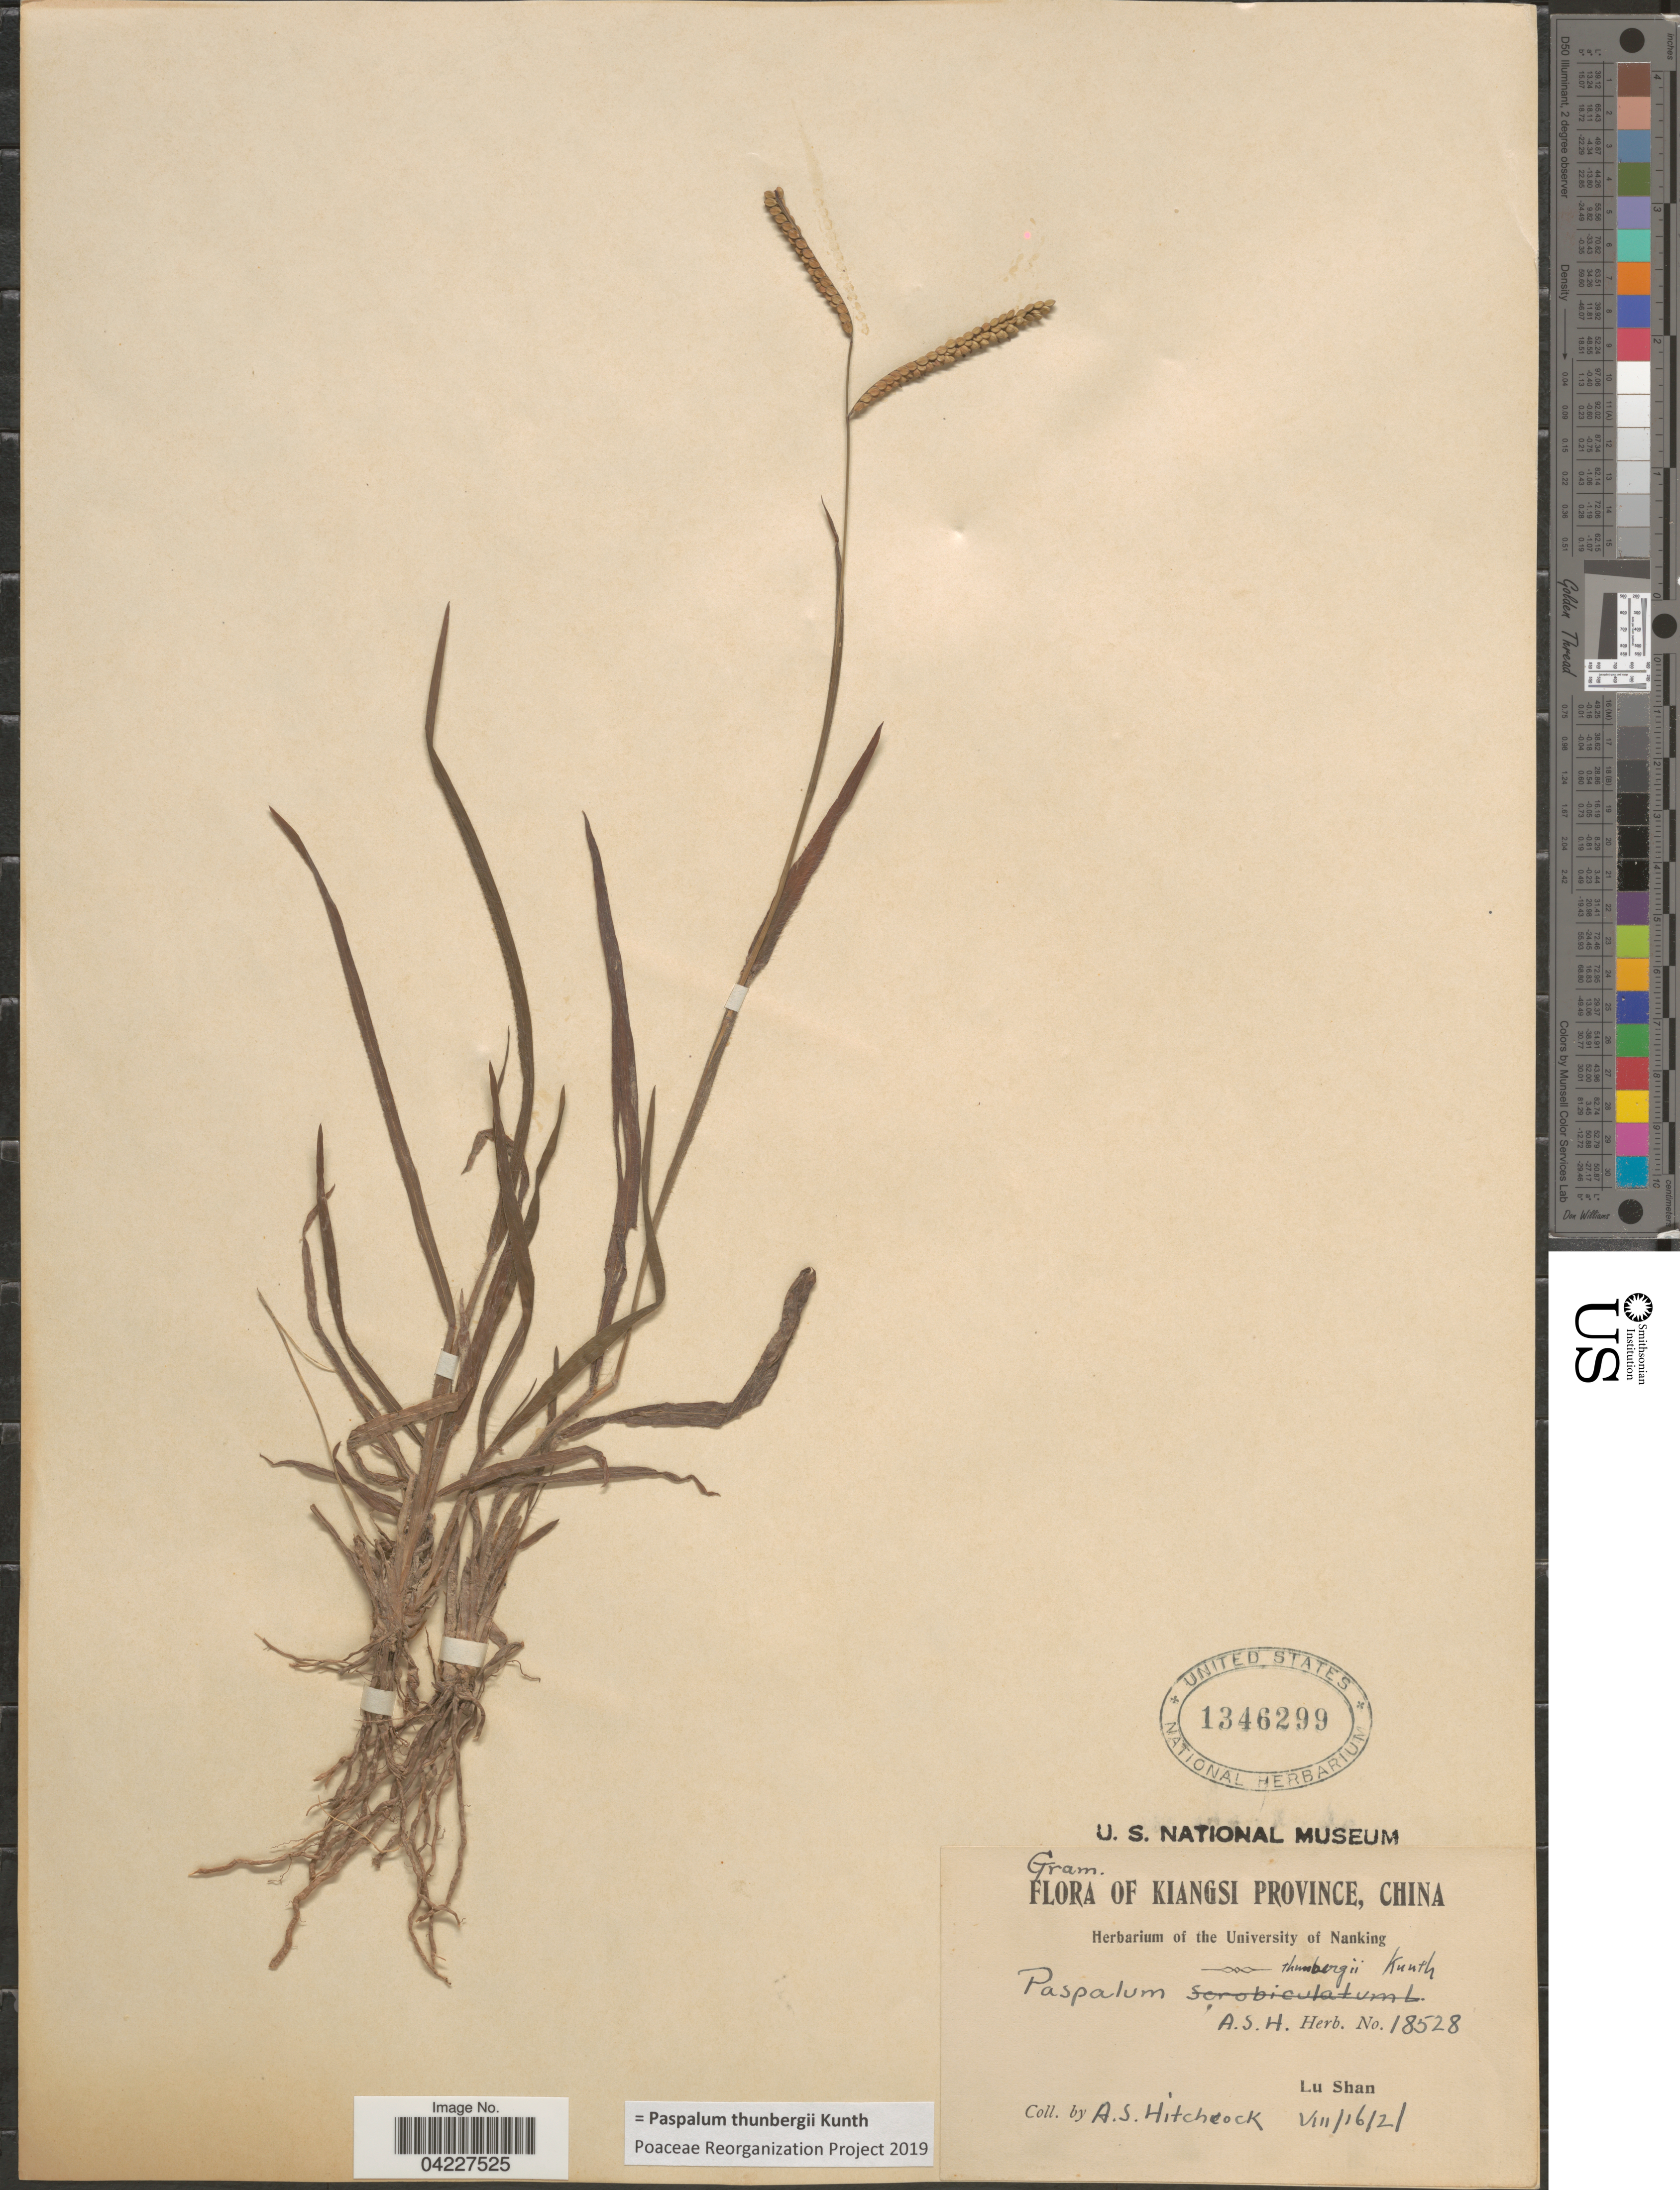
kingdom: Plantae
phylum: Tracheophyta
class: Liliopsida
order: Poales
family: Poaceae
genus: Paspalum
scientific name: Paspalum thunbergii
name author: Kunth ex Steud.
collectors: A. S. Hitchcock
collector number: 18528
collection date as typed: Transcribed d/m/y: 16/8/21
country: China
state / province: Jiangxi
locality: Kiangsi Province. Lu Shan.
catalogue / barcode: US 1346299